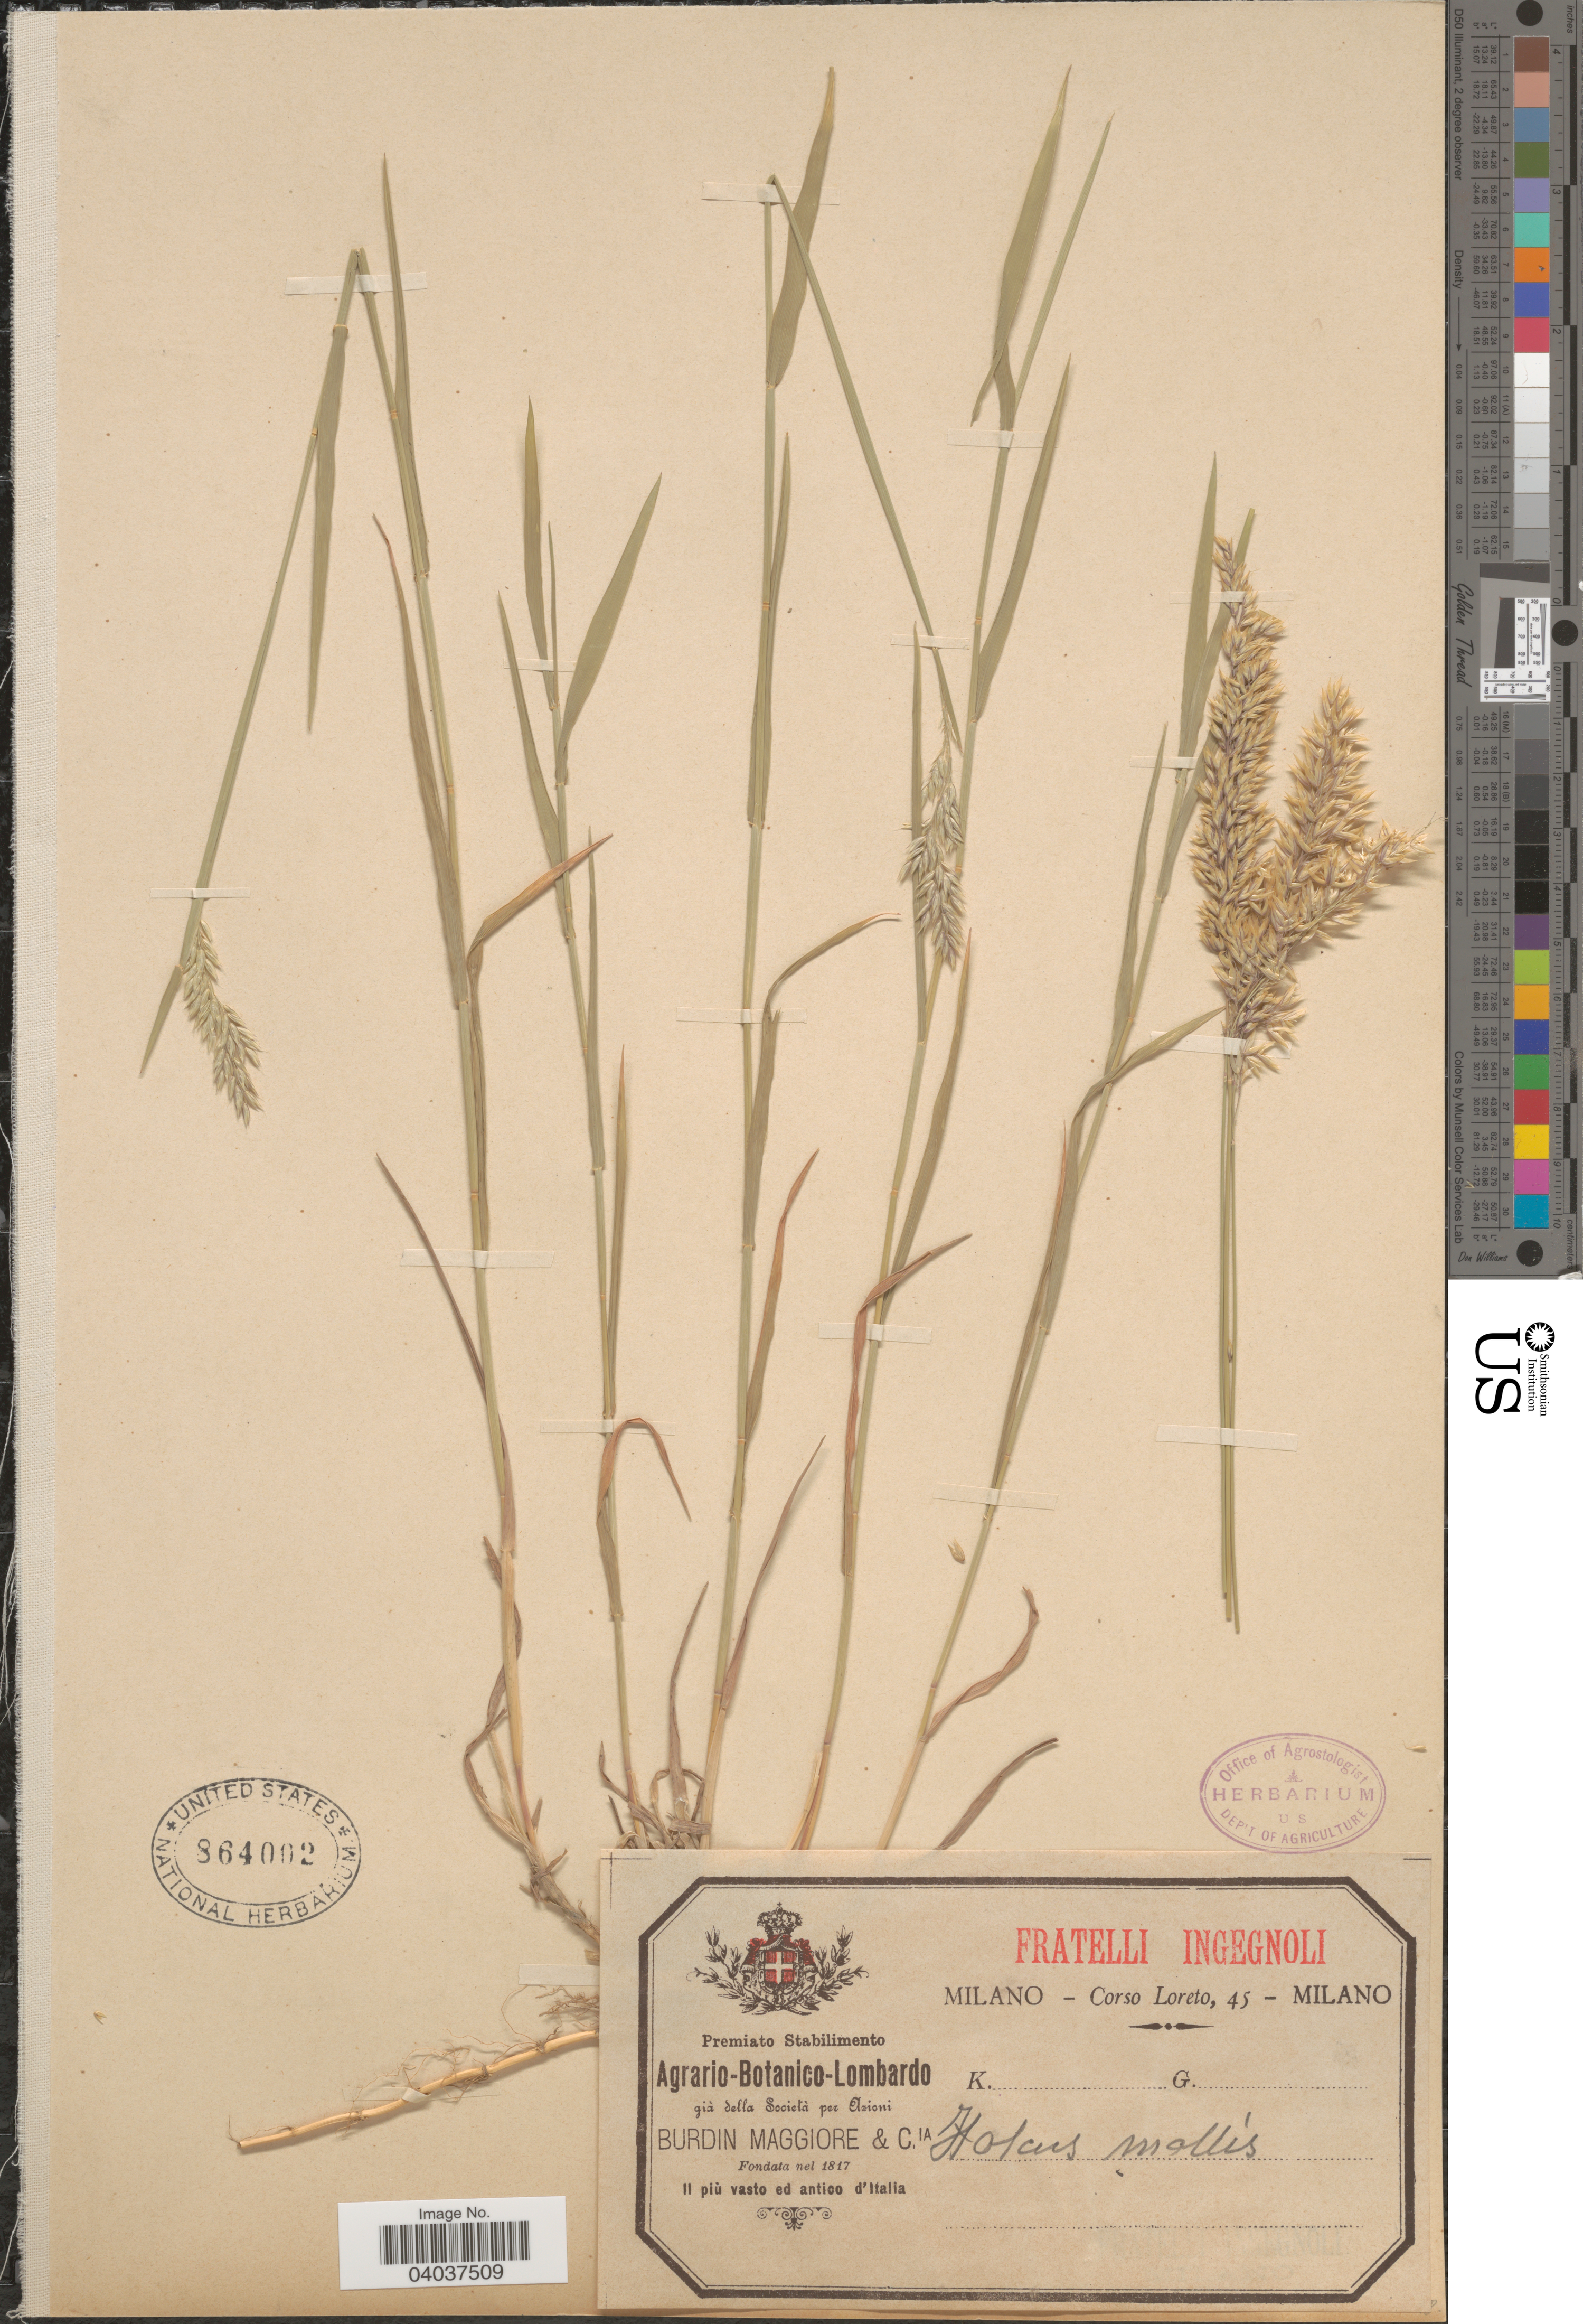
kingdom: Plantae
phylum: Tracheophyta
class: Liliopsida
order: Poales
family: Poaceae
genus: Holcus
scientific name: Holcus mollis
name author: L.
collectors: Fratelli Ingegnoli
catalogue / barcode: US 864002